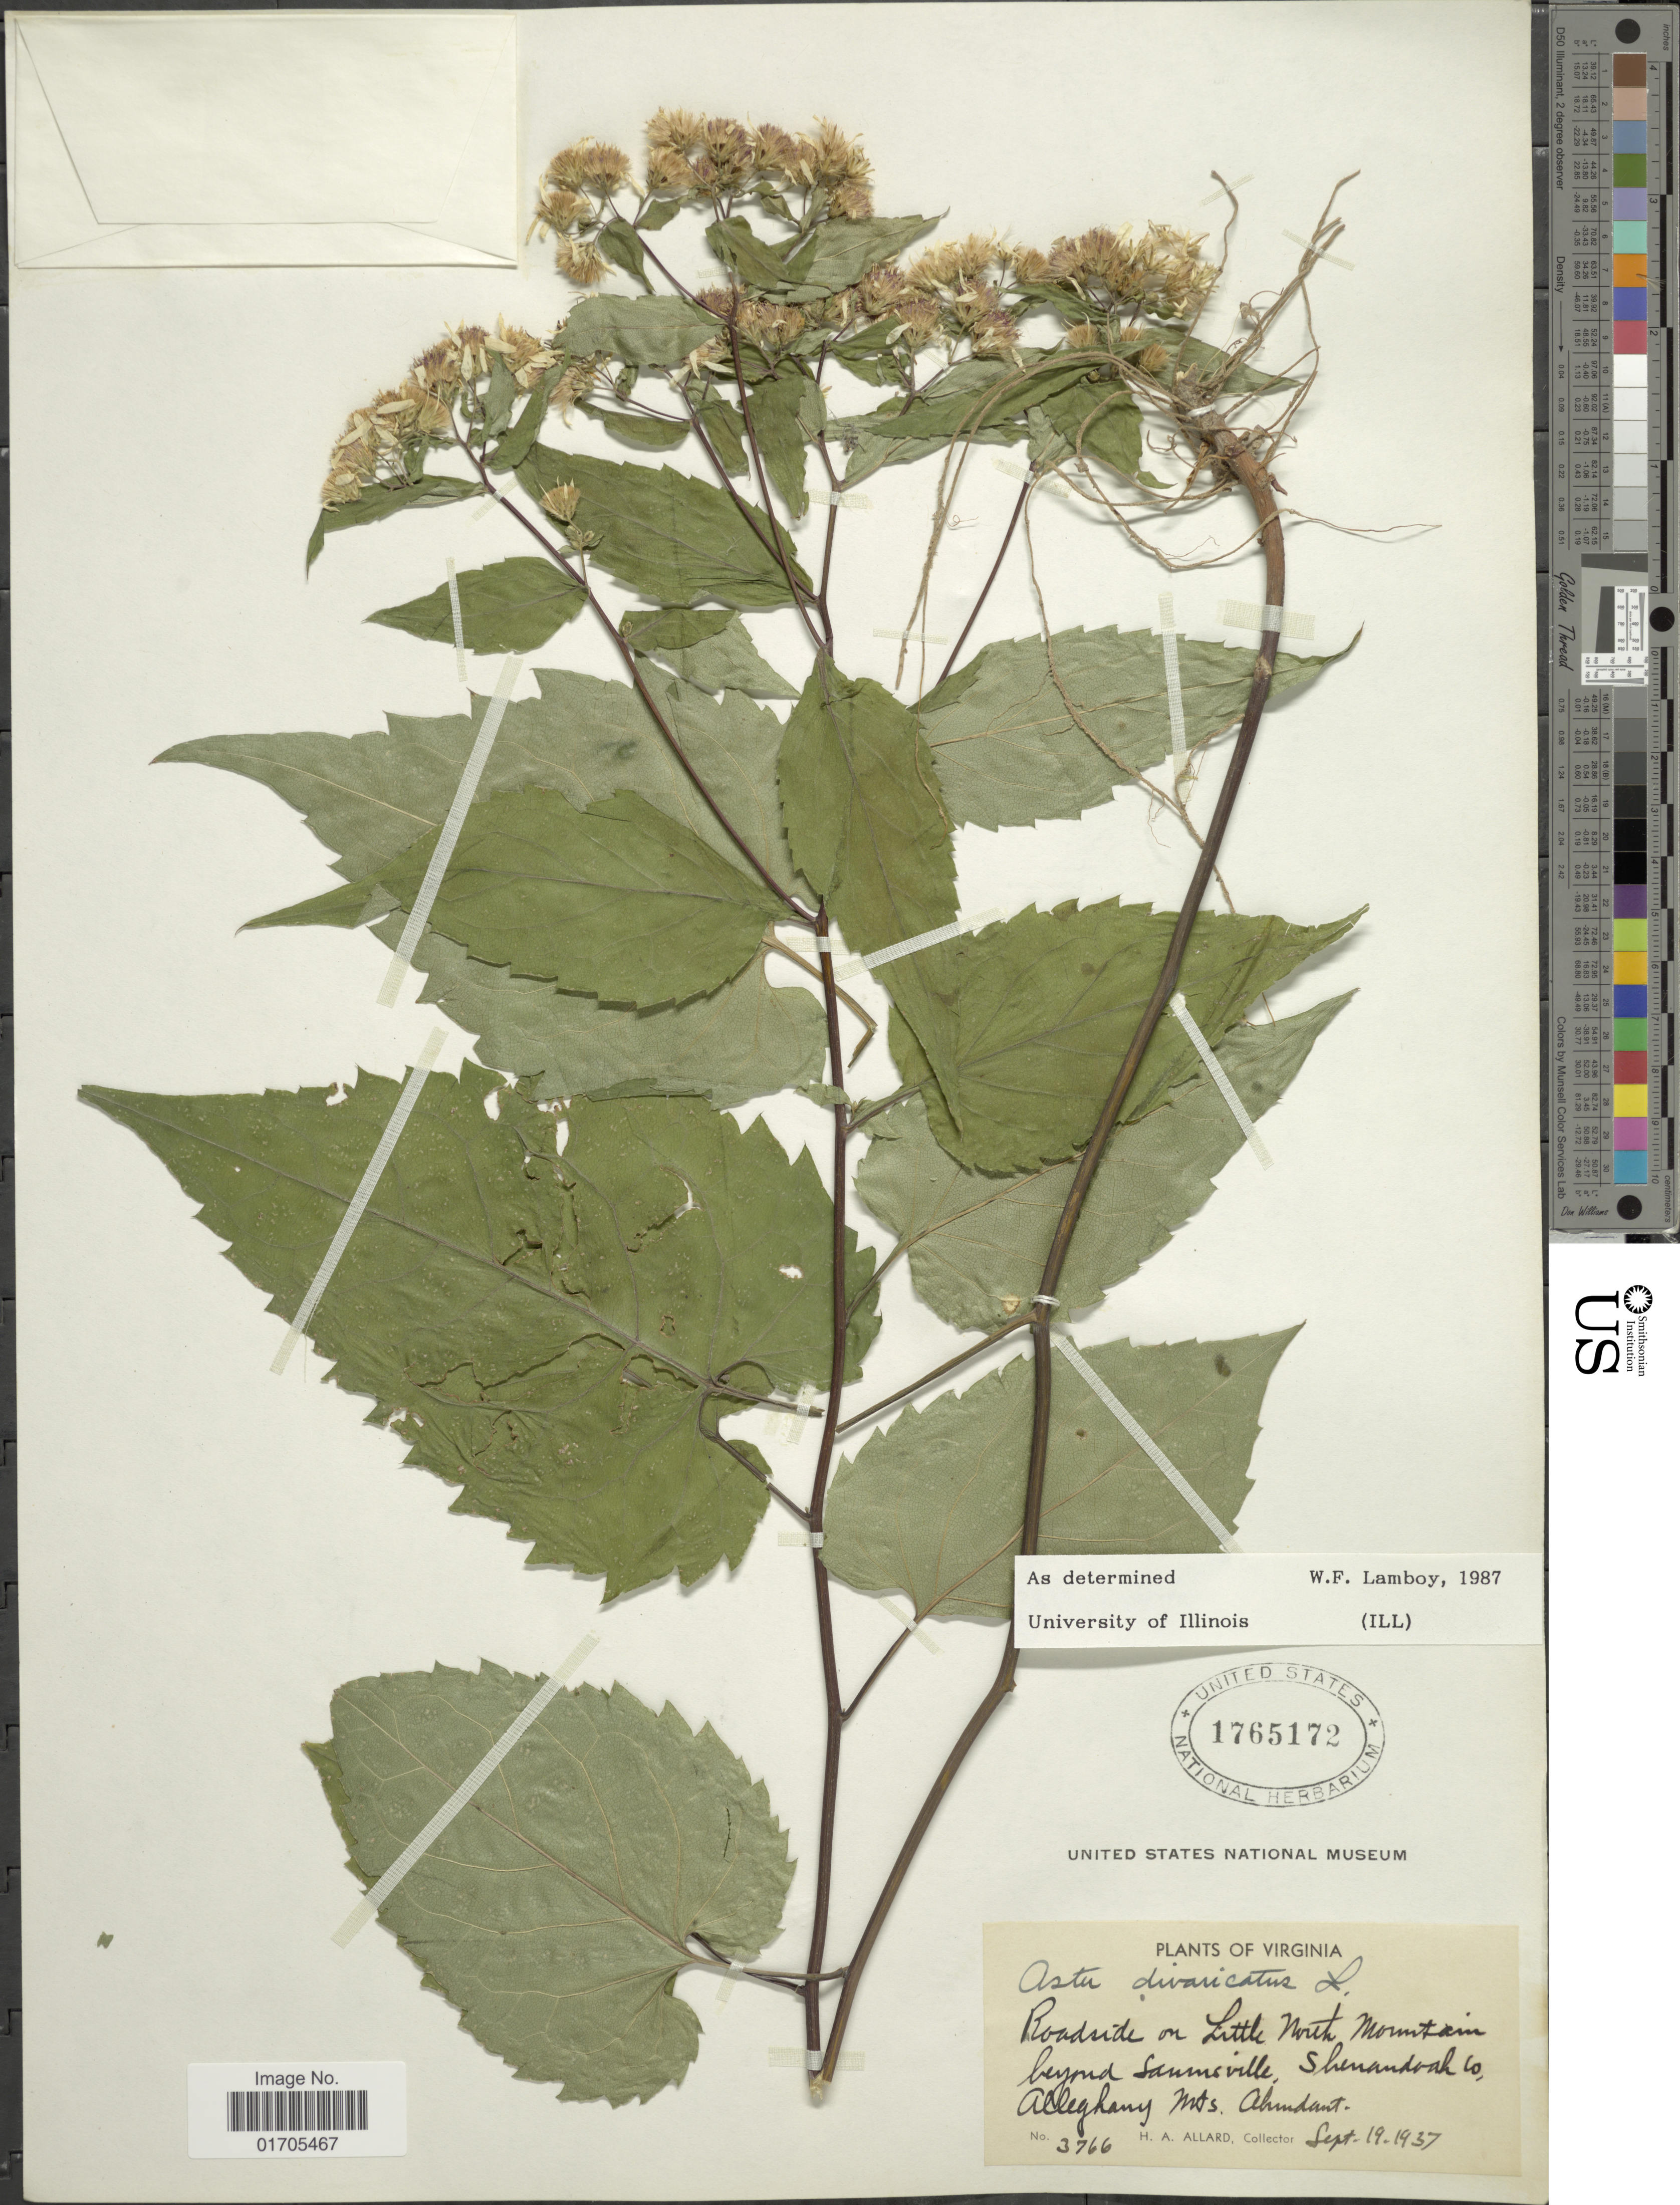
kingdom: Plantae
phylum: Tracheophyta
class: Magnoliopsida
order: Asterales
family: Asteraceae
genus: Eurybia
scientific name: Eurybia divaricata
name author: (L.) G.L. Nesom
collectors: H. A. Allard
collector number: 3766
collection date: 1937-09-19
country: United States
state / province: Virginia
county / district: Shenandoah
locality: Virginia. Roadside on Little North Mountain beyond Saumsville, Shenandoah Co., Alleghany Mts. Abundant.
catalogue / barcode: US 1765172